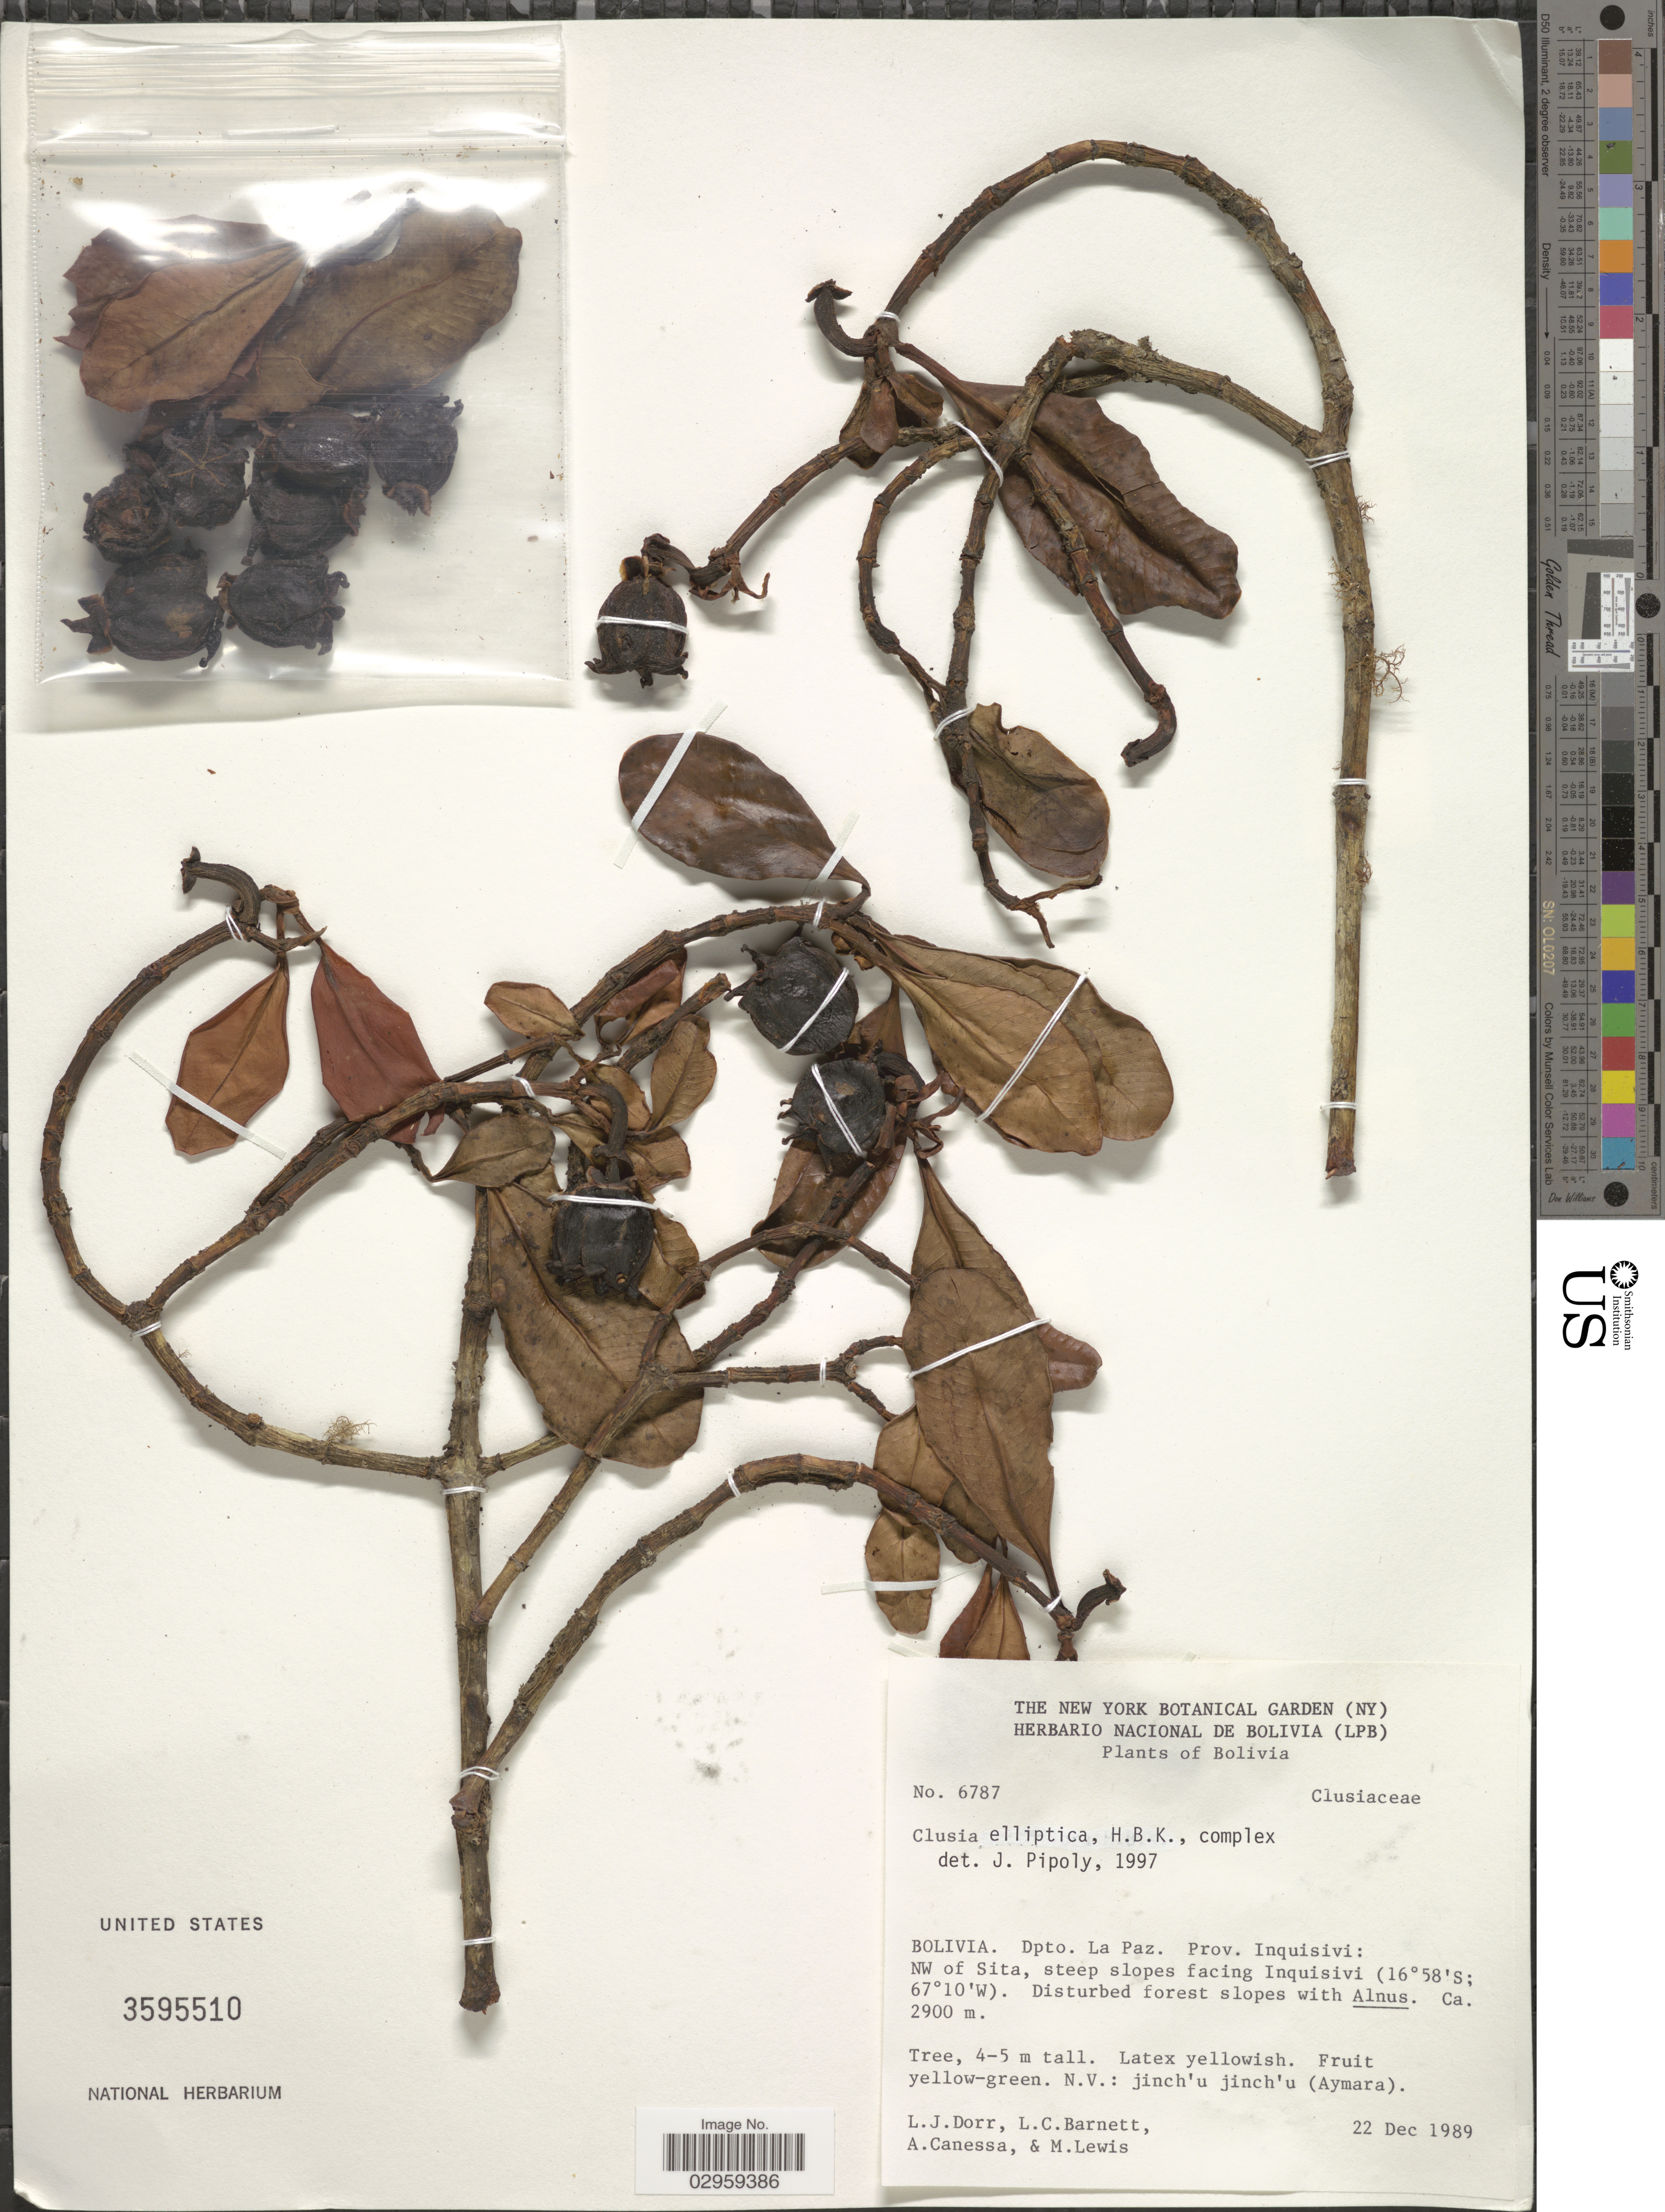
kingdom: Plantae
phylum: Tracheophyta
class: Magnoliopsida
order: Malpighiales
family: Clusiaceae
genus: Clusia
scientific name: Clusia elliptica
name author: Kunth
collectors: L. J. Dorr, L. C. Barnett, A. Canessa & M. Lewis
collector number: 6787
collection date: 1989-12-22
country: Bolivia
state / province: La Paz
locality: Dpto. La Paz. Prov. Inquisivi: NW of Sita, steep slopes facing Inquisivi.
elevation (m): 2900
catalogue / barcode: US 3595510